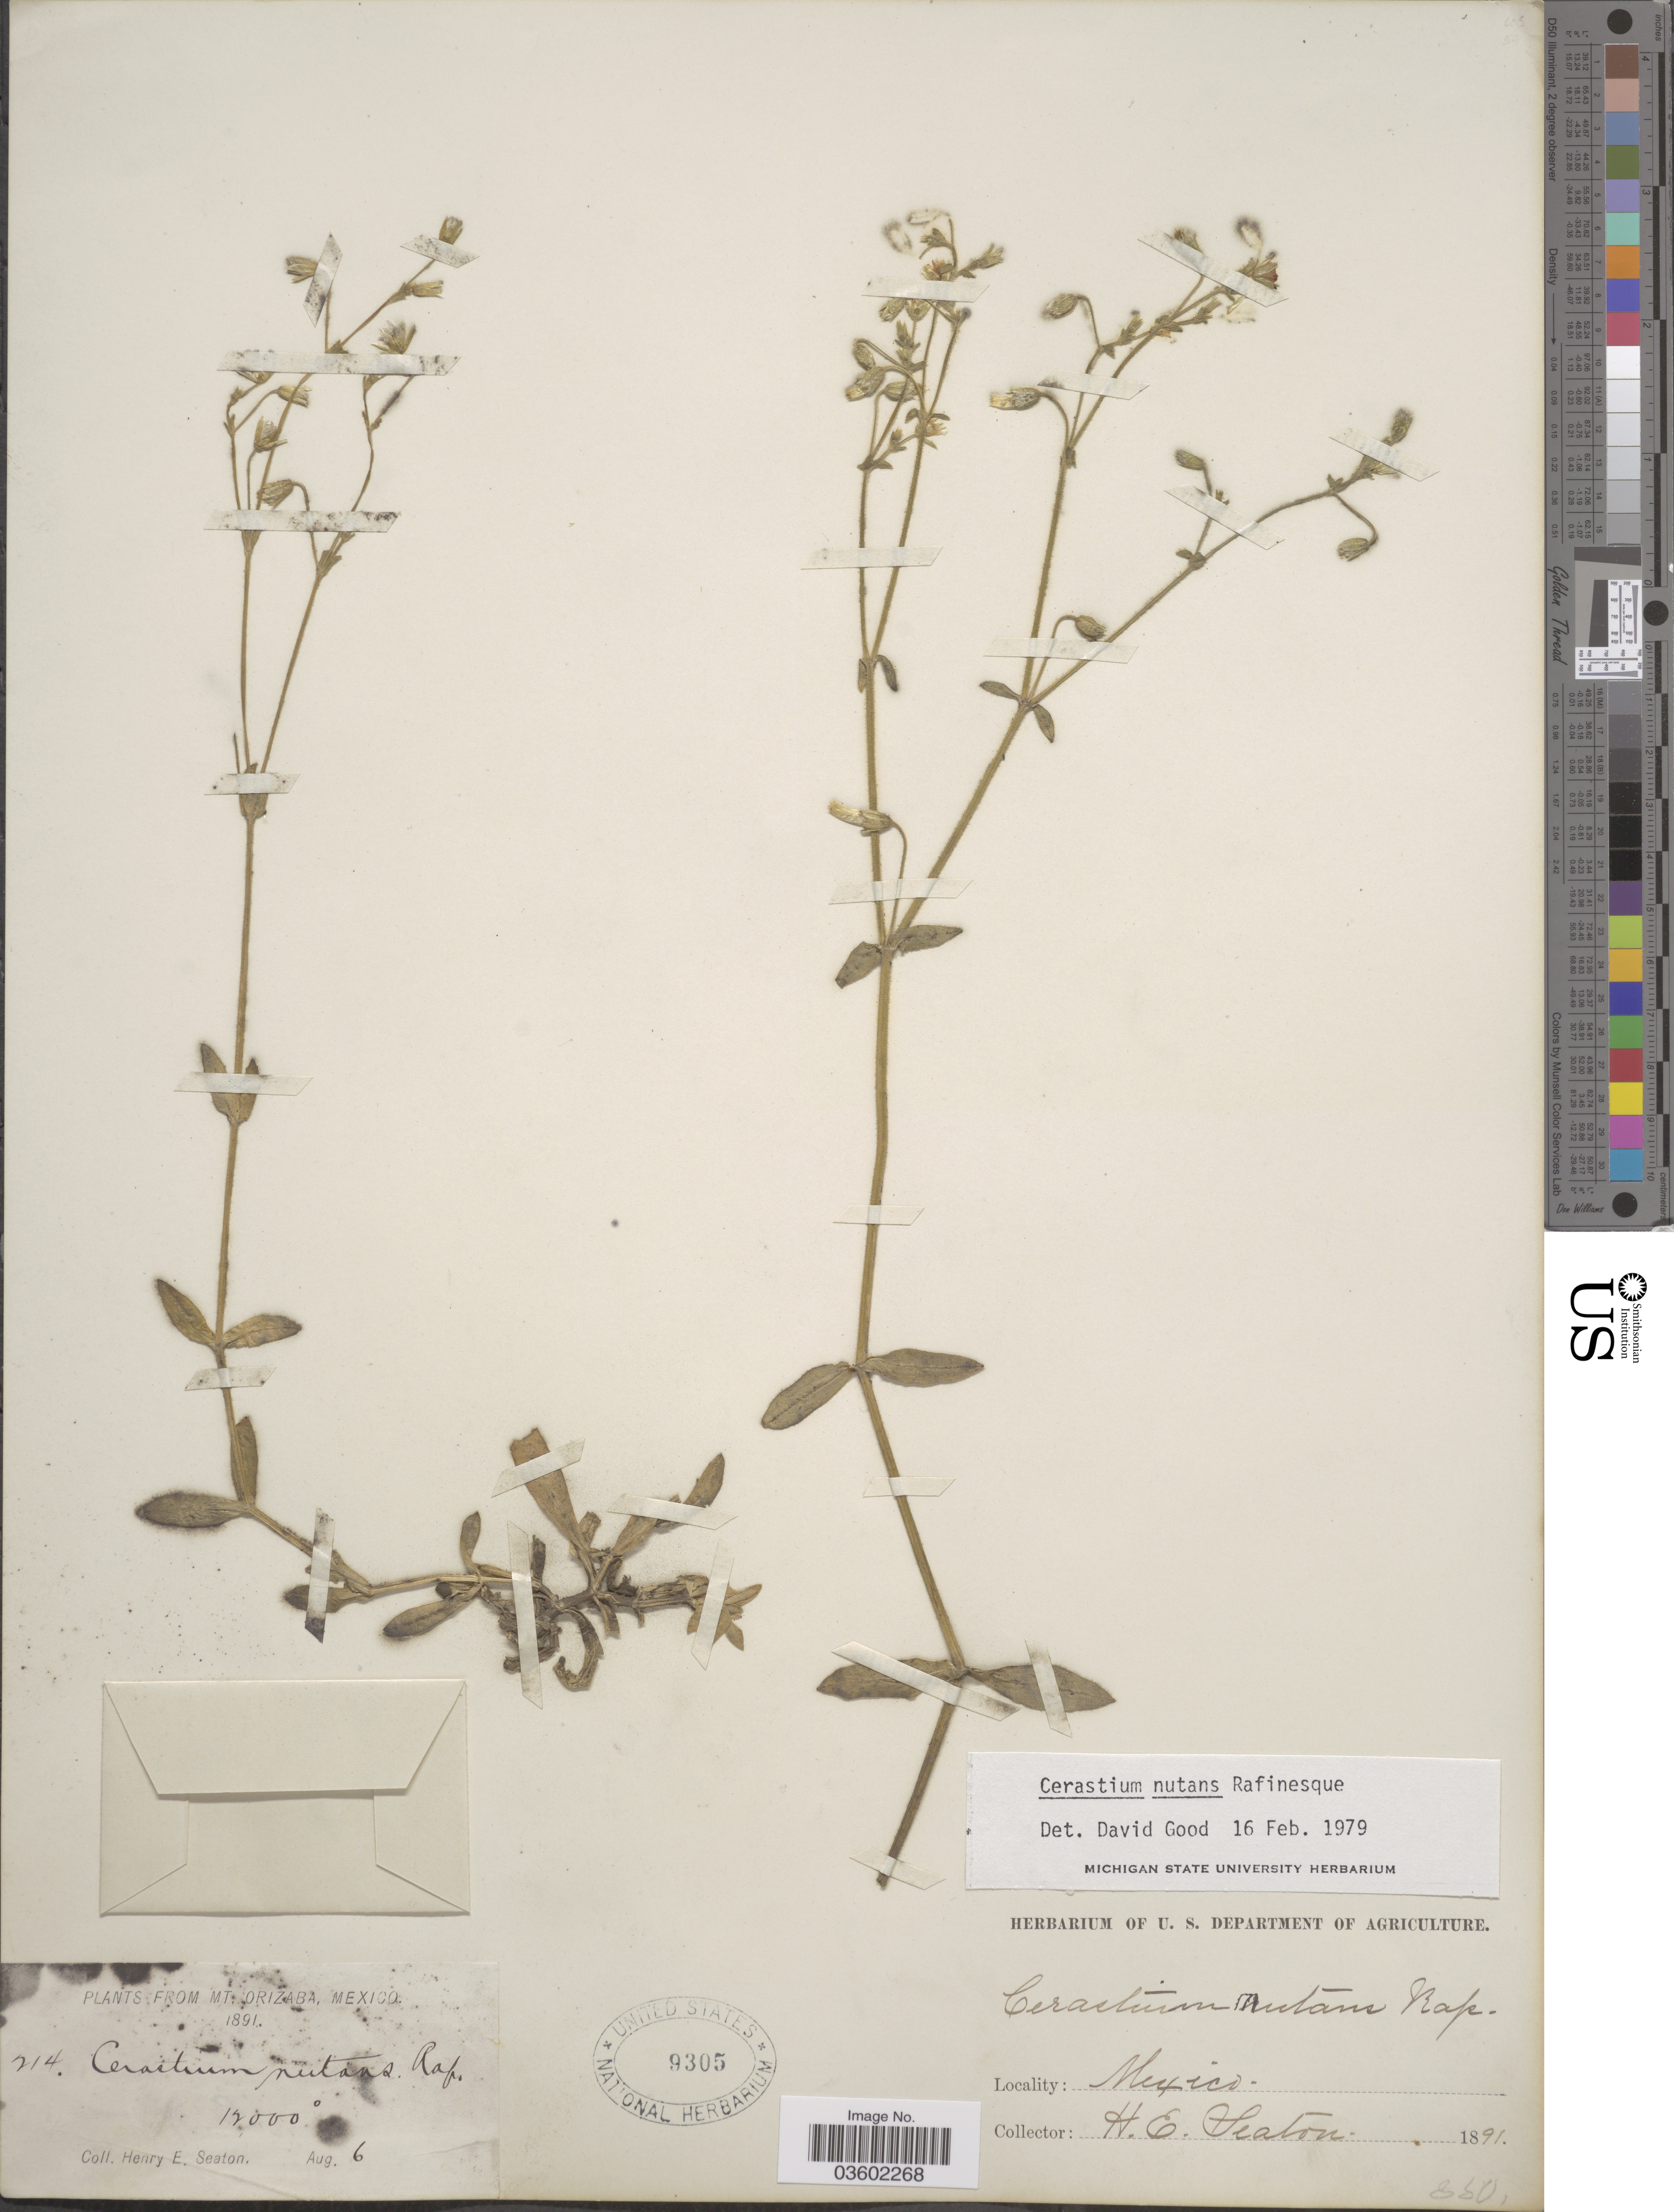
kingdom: Plantae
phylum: Tracheophyta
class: Magnoliopsida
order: Caryophyllales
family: Caryophyllaceae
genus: Cerastium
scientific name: Cerastium nutans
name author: Raf.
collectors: H. E. Seaton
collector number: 214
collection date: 1891-08-06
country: Mexico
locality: Mt. Orizaba.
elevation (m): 3658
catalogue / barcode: US 9305